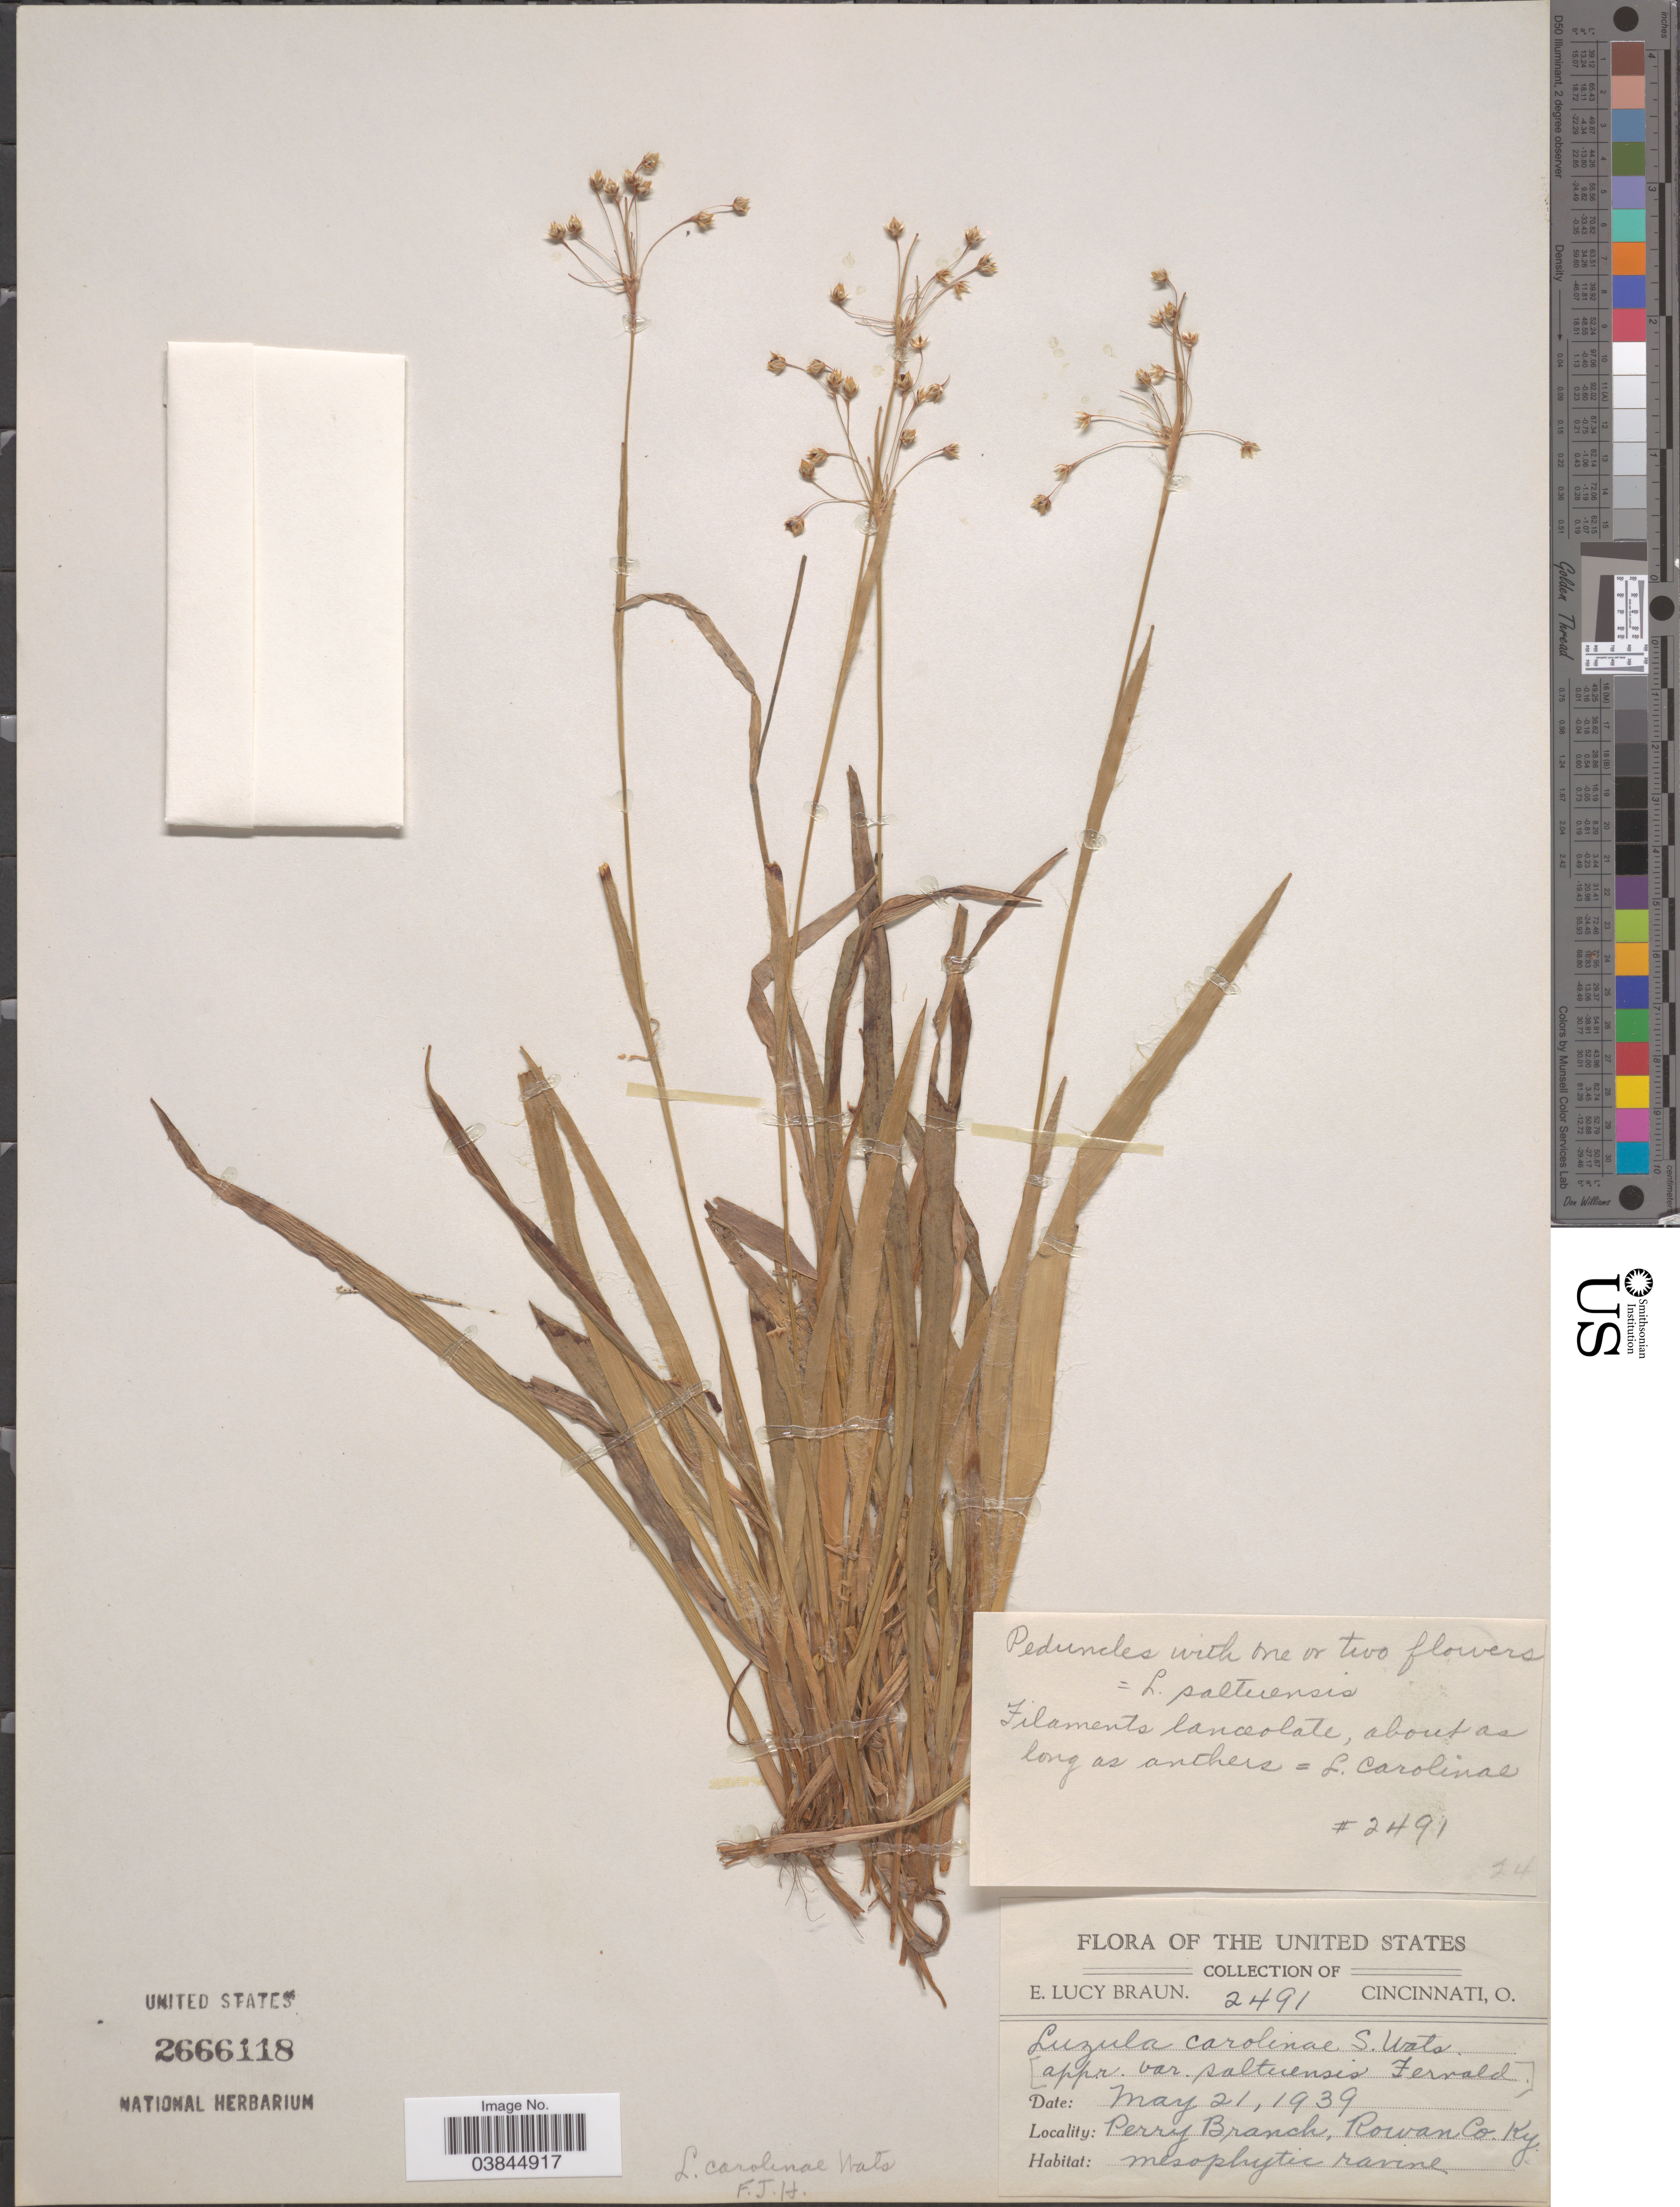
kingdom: Plantae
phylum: Tracheophyta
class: Liliopsida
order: Poales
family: Juncaceae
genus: Luzula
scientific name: Luzula acuminata var. carolinae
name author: (S. Watson) Fernald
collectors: E. L. Braun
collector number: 2491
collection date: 1939-05-21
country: United States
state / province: Kentucky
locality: Perry Branch, Rowan Co.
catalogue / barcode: US 2666118